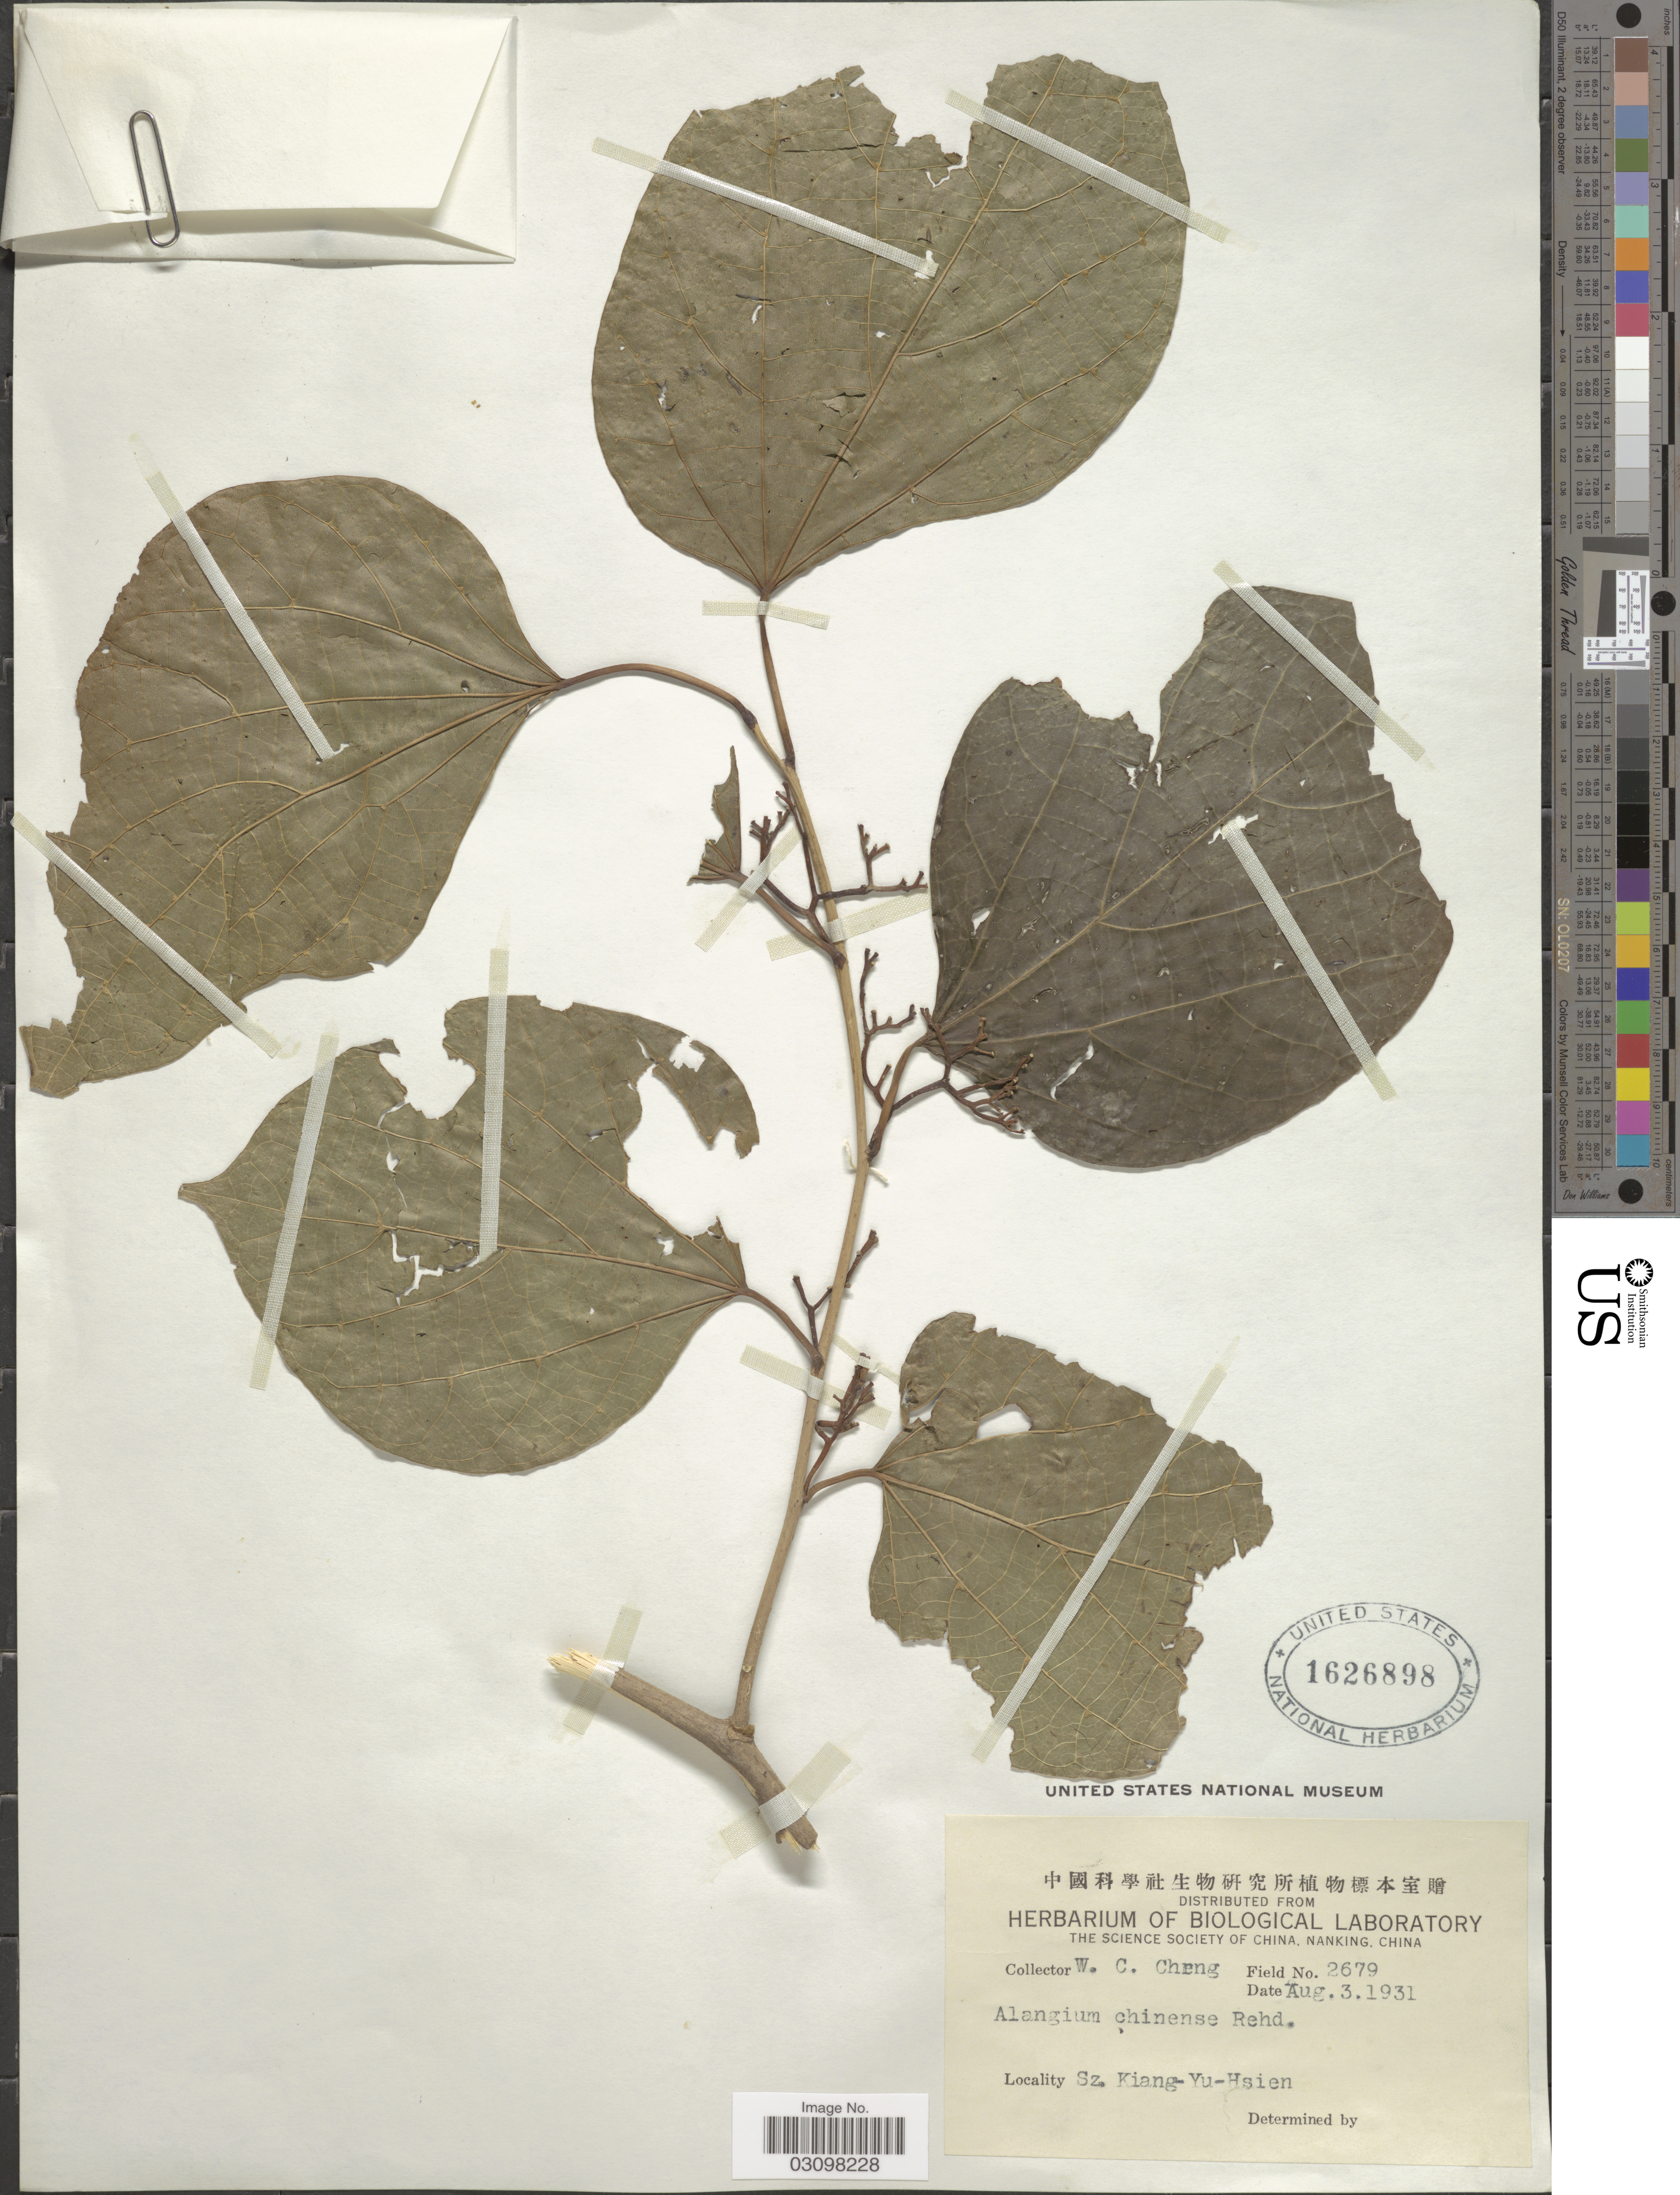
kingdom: Plantae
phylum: Tracheophyta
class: Magnoliopsida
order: Cornales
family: Cornaceae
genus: Alangium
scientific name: Alangium chinense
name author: (Harms) Rehder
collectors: W. C. Cheng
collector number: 2679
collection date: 1931-08-03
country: China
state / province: Sichuan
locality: Sz. Kiang-Yu-Hsien.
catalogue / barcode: US 1626898